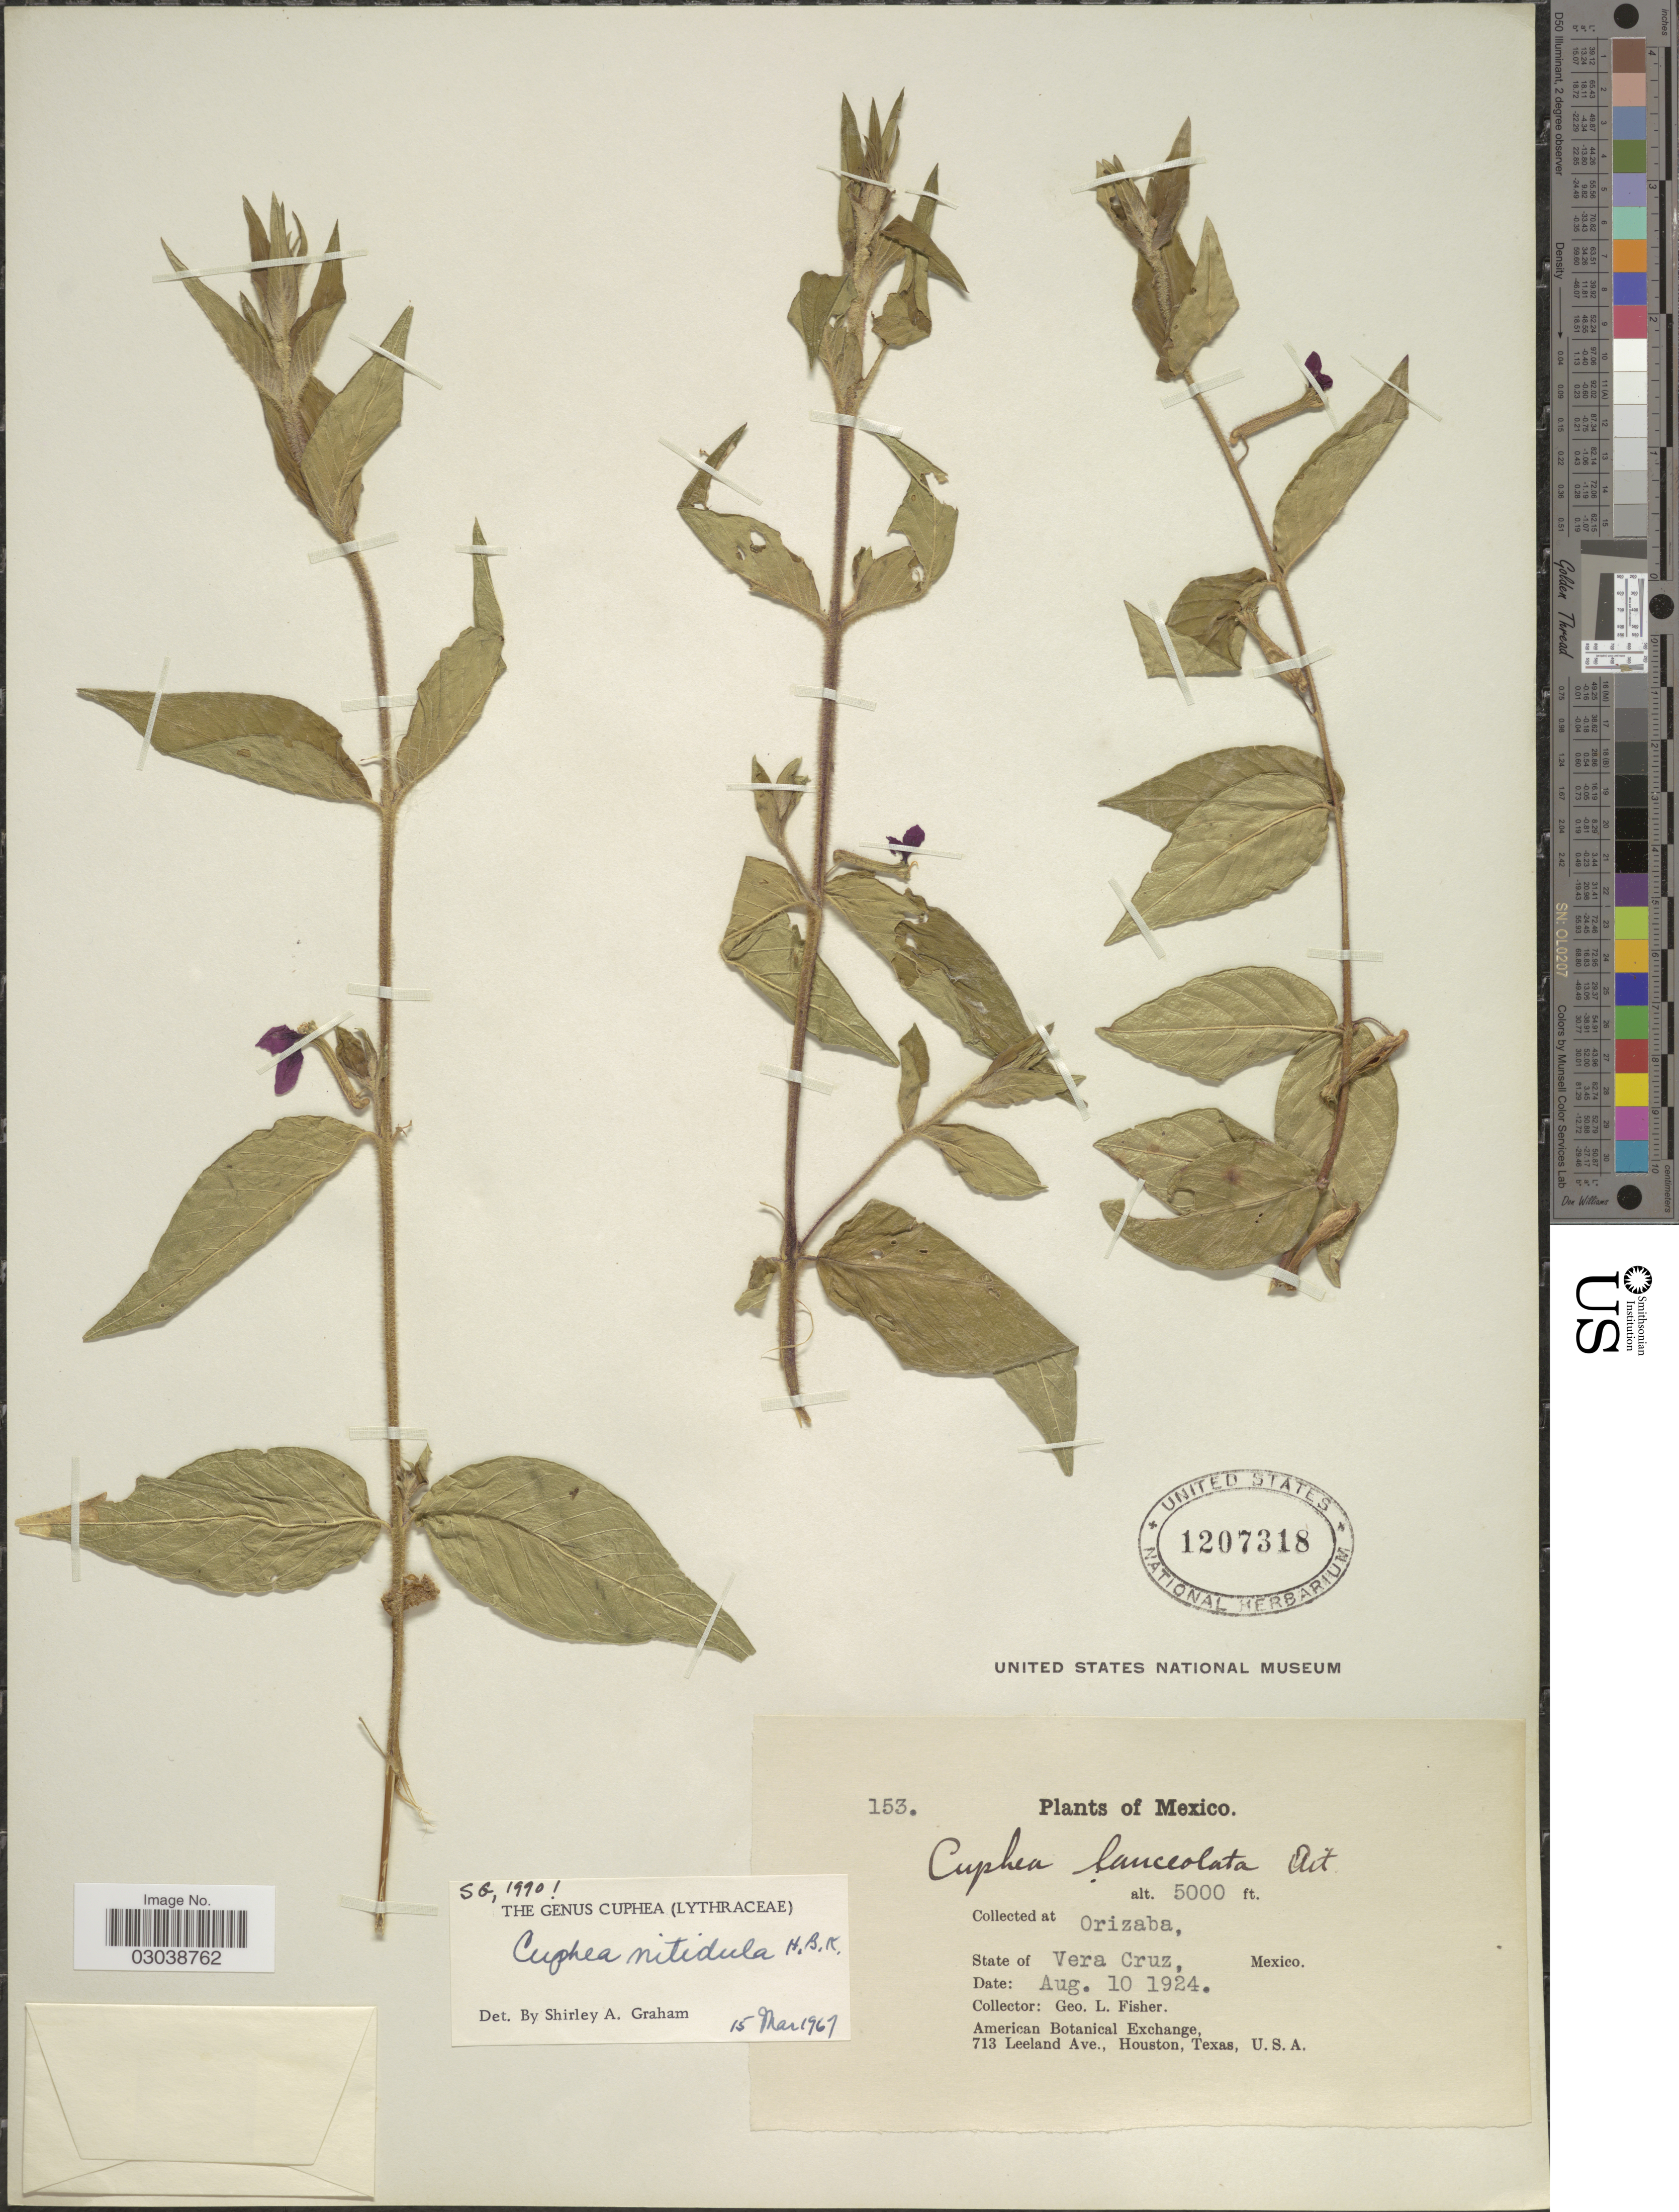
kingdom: Plantae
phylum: Tracheophyta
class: Magnoliopsida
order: Myrtales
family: Lythraceae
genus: Cuphea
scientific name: Cuphea nitidula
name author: Kunth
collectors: G. L. Fisher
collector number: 153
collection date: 1924-08-10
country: Mexico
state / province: Veracruz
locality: Orizaba, State of Vera Cruz.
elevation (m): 1524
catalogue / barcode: US 1207318